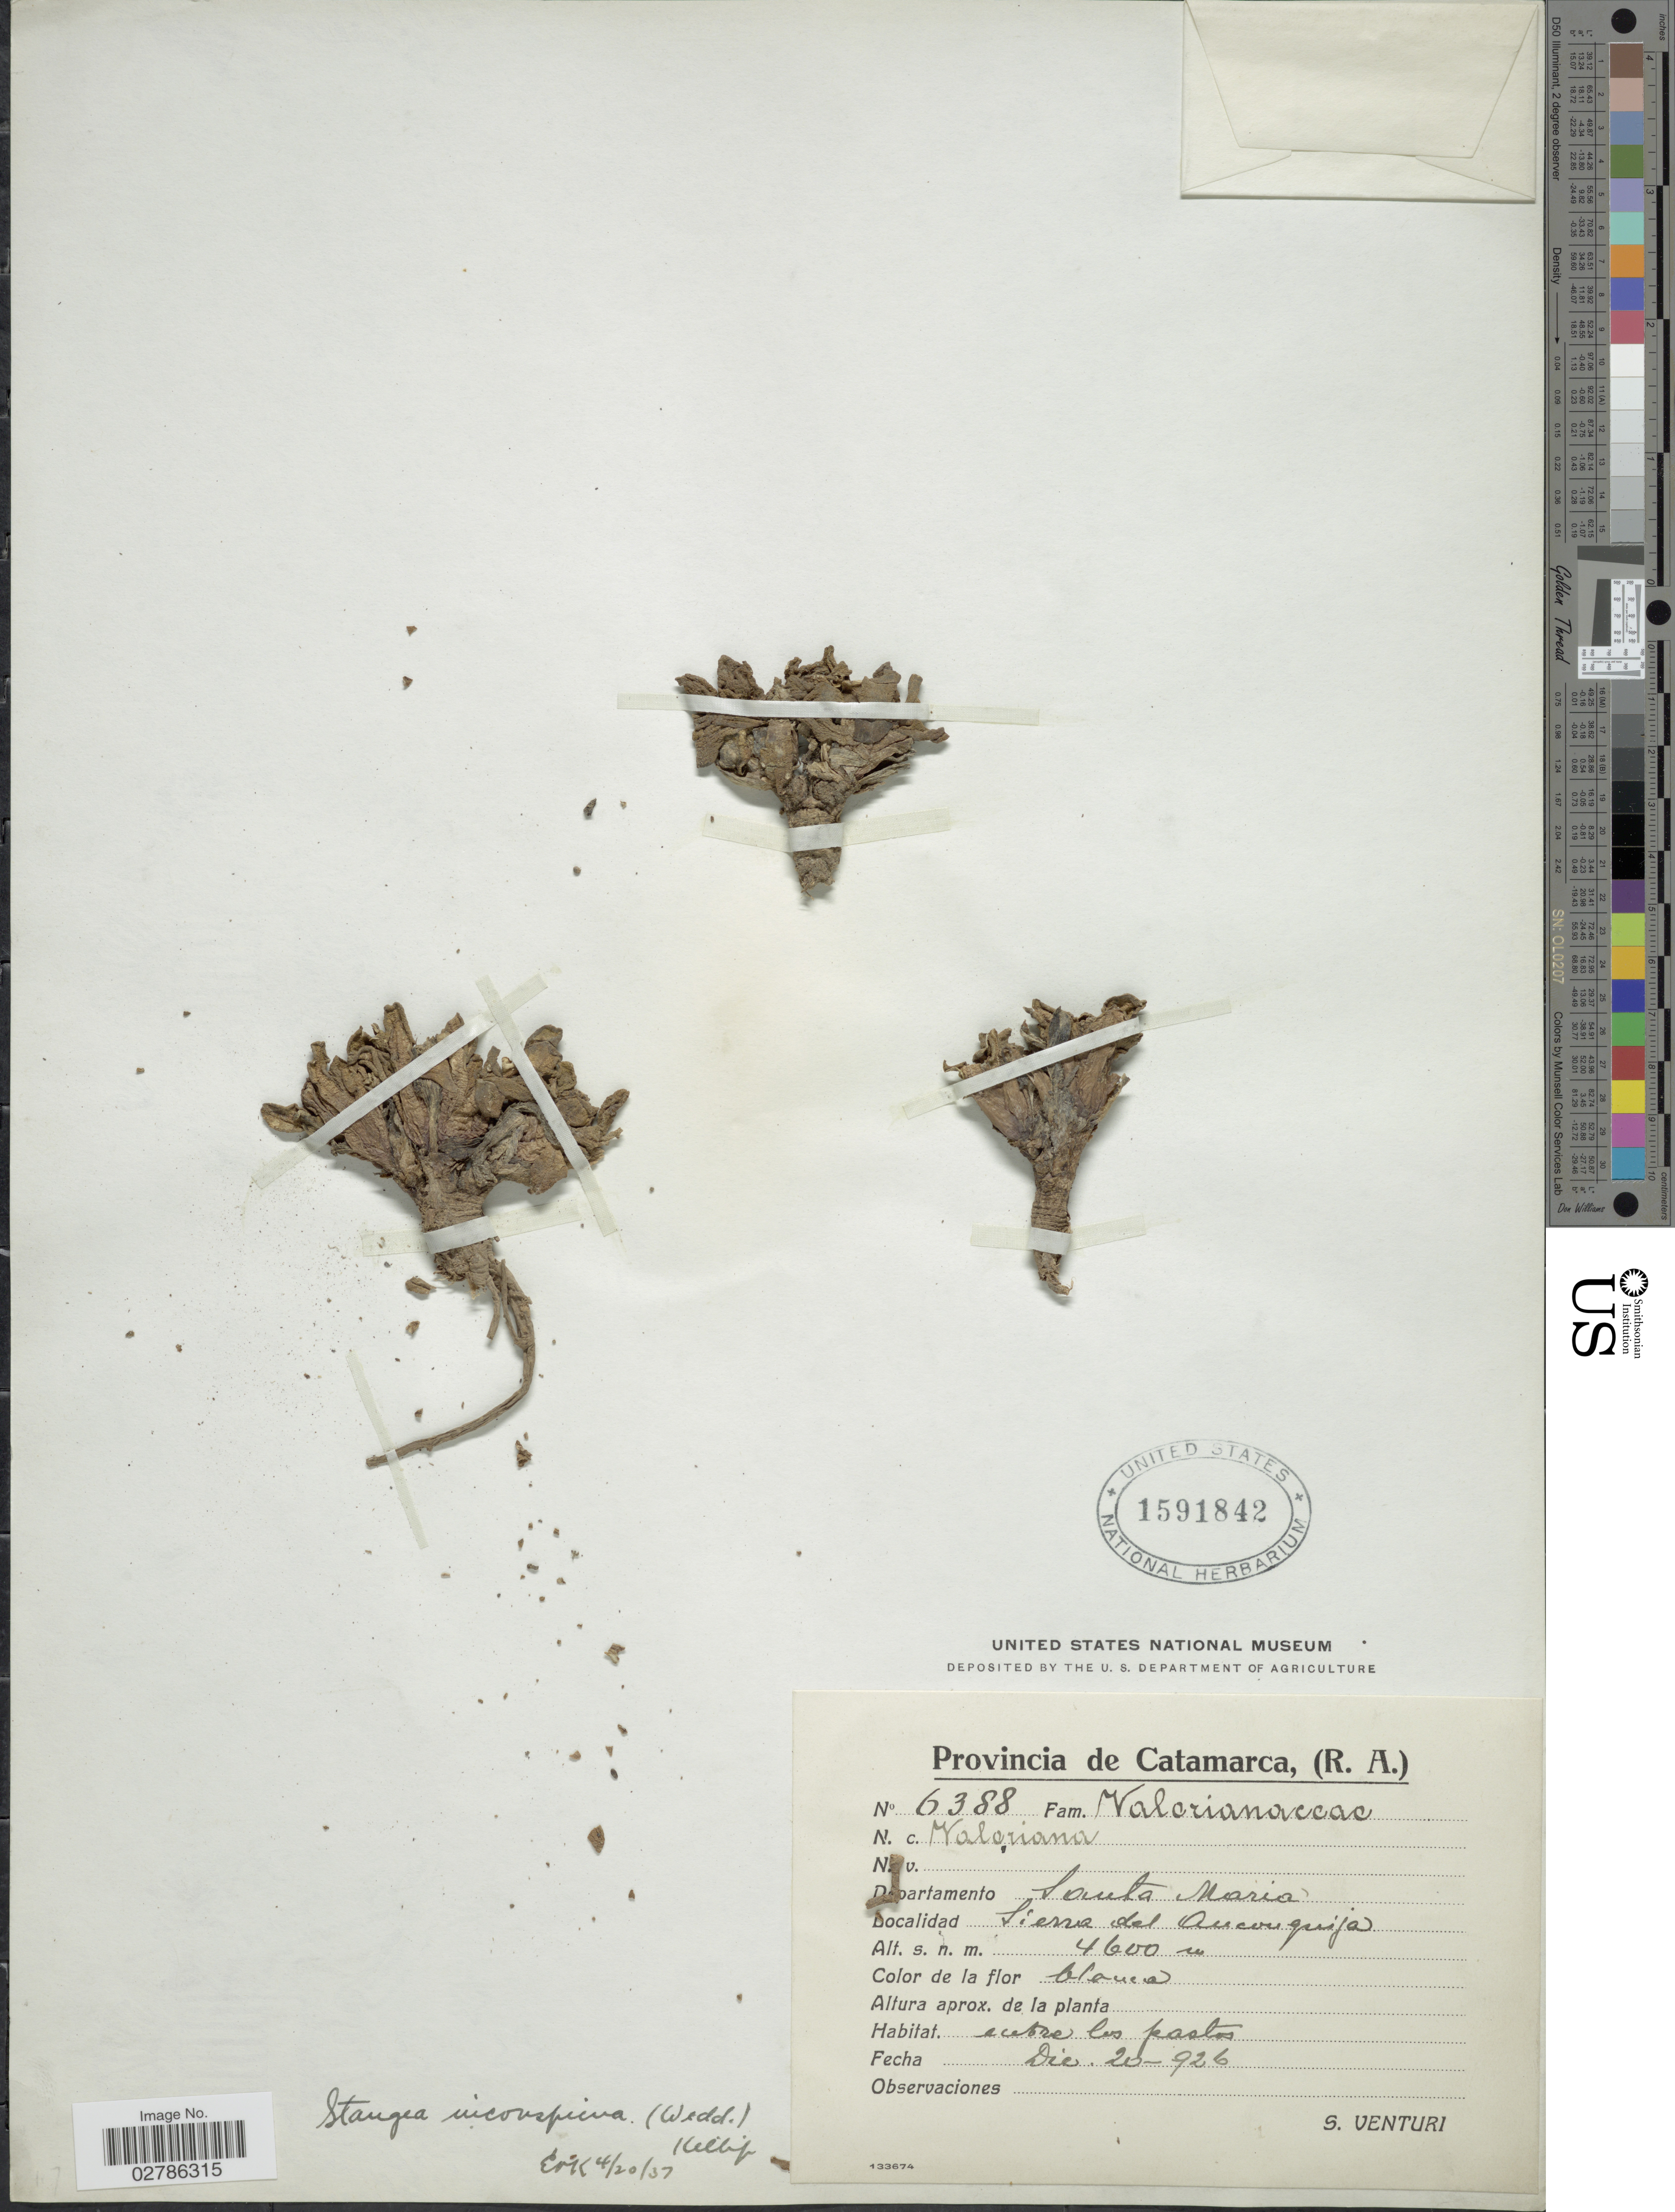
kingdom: Plantae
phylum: Tracheophyta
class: Magnoliopsida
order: Dipsacales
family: Caprifoliaceae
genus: Stangea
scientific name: Stangea calchaquina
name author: (Borsini) Borsini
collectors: S. Venturi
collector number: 6388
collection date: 1926-12-20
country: Argentina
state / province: Catamarca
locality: (R.A.), Departamento Santa Maria, Sierra del Auconquija.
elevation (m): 4600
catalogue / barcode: US 1591842